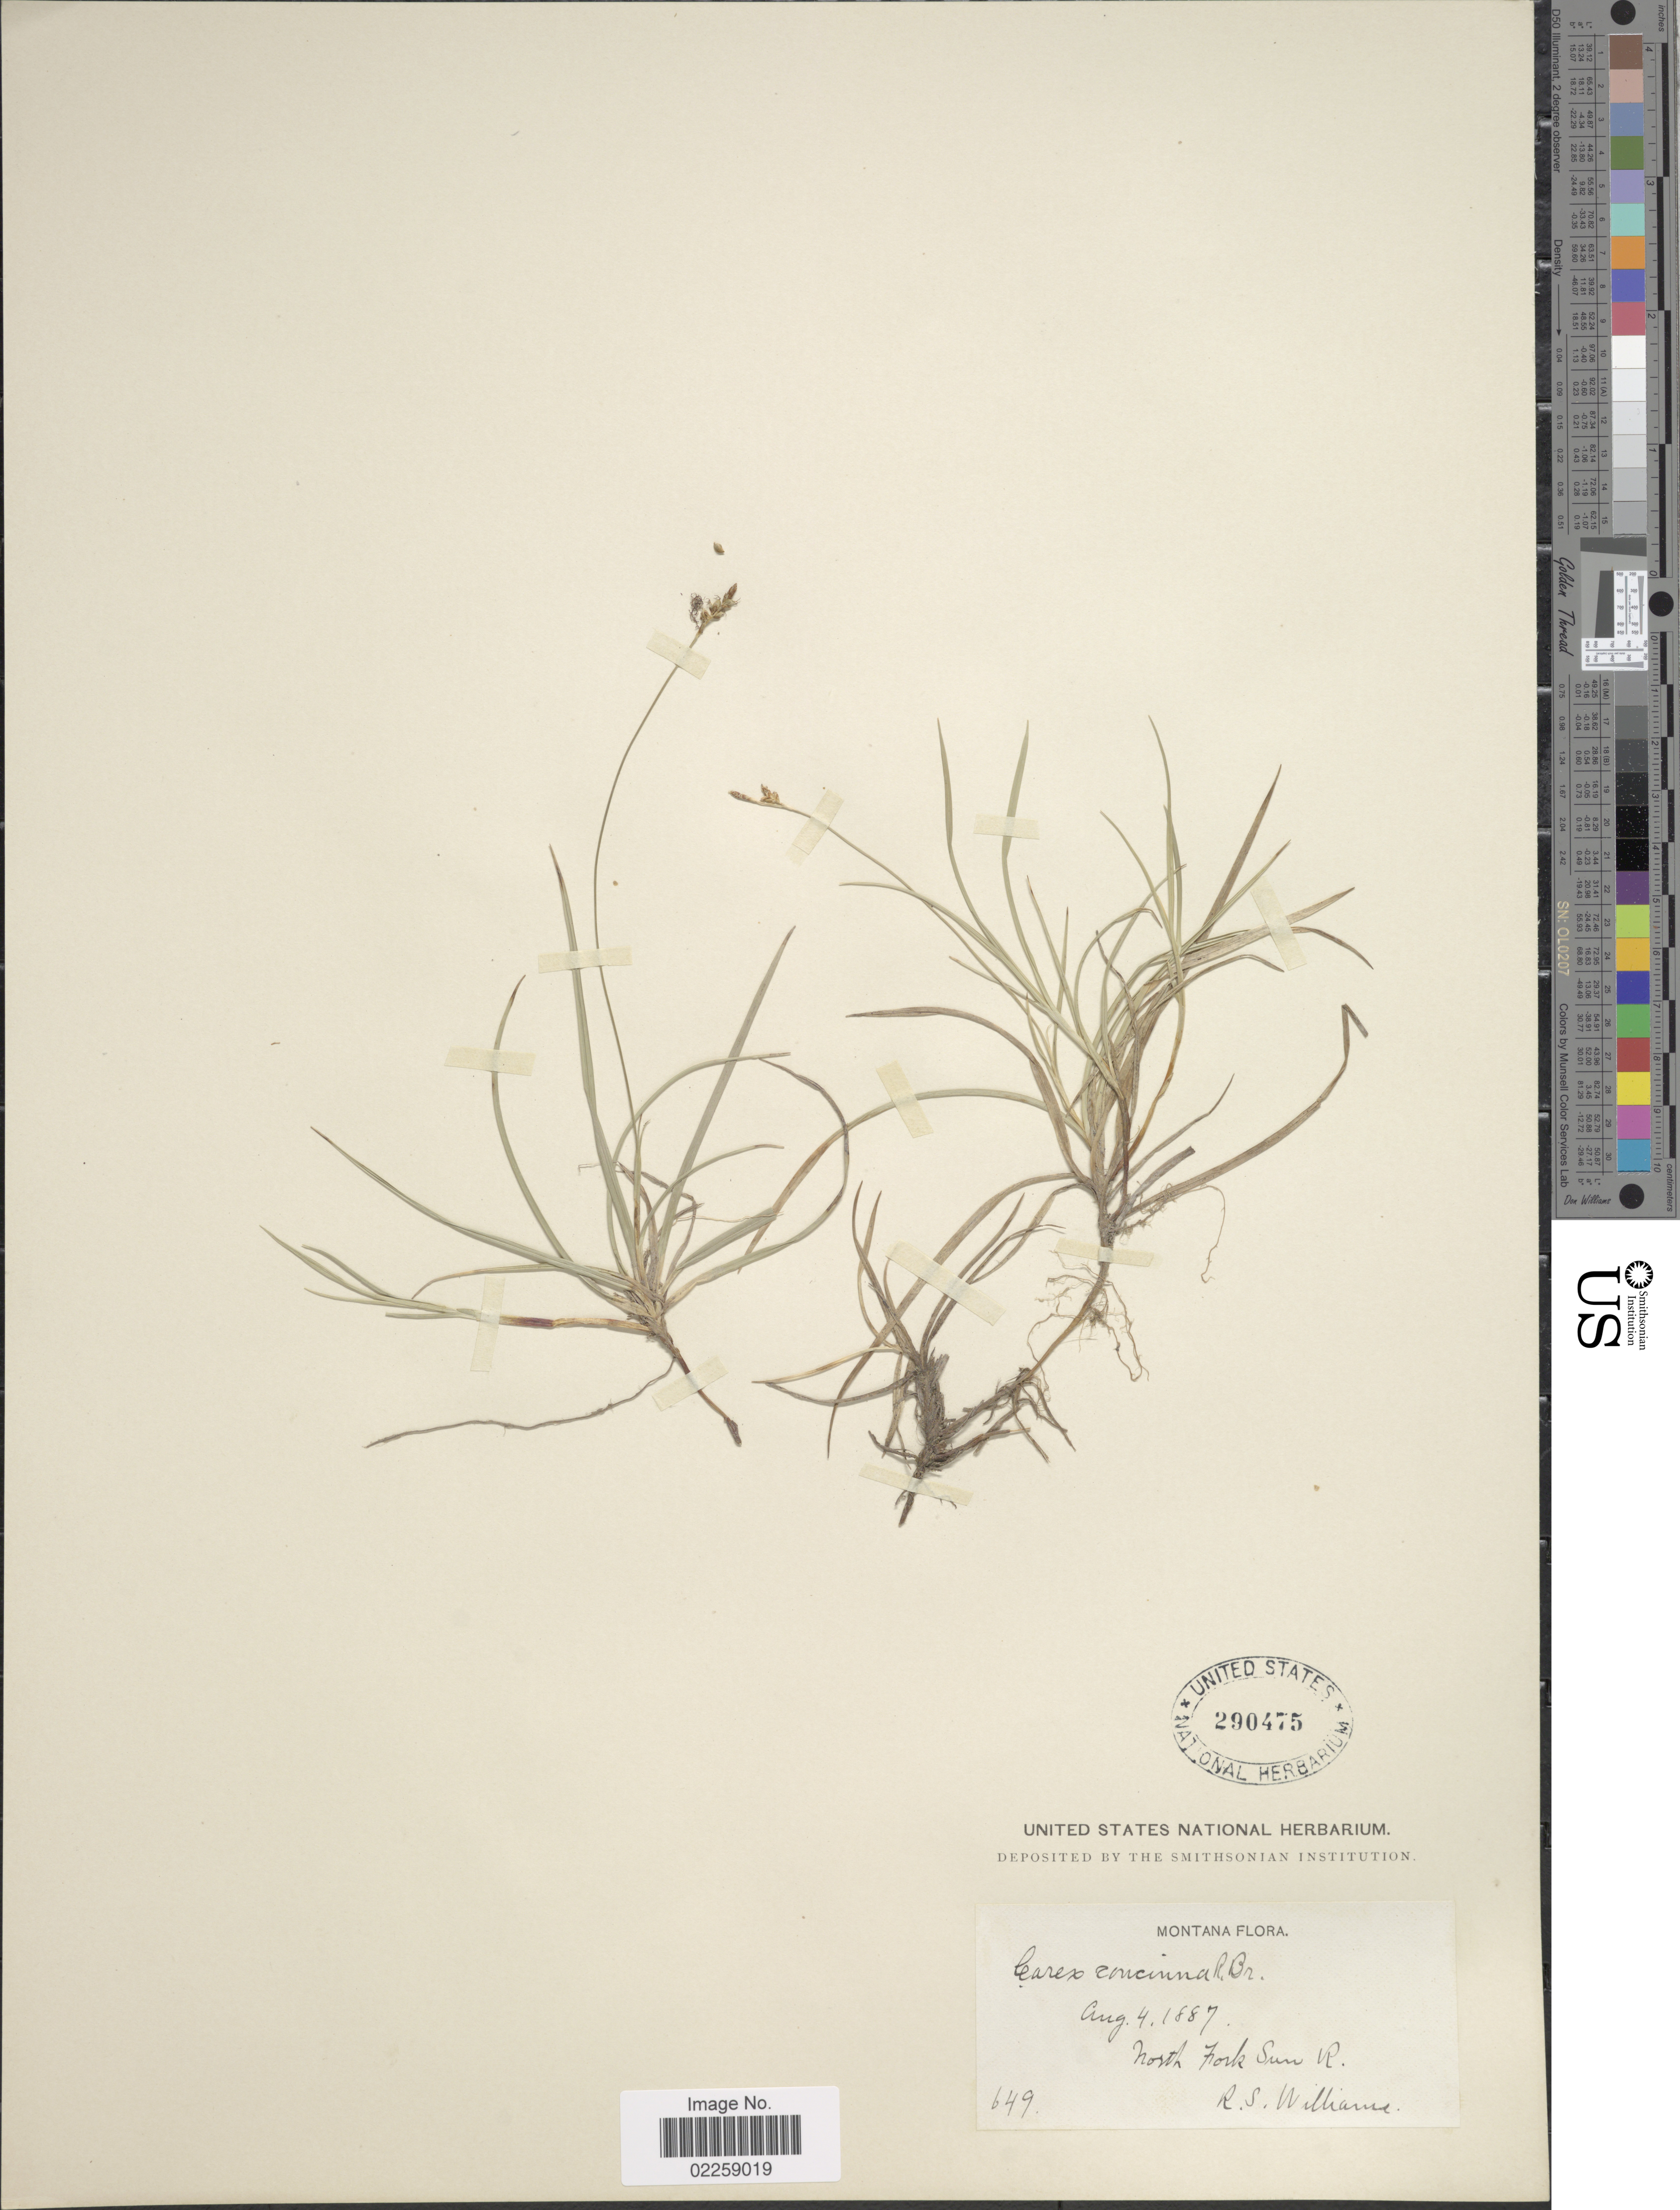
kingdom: Plantae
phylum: Tracheophyta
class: Liliopsida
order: Poales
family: Cyperaceae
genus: Carex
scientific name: Carex concinna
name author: R. Br.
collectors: R. S. Williams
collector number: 649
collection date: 1887-08-04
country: United States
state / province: Montana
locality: North Fork Sun R.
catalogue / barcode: US 290475